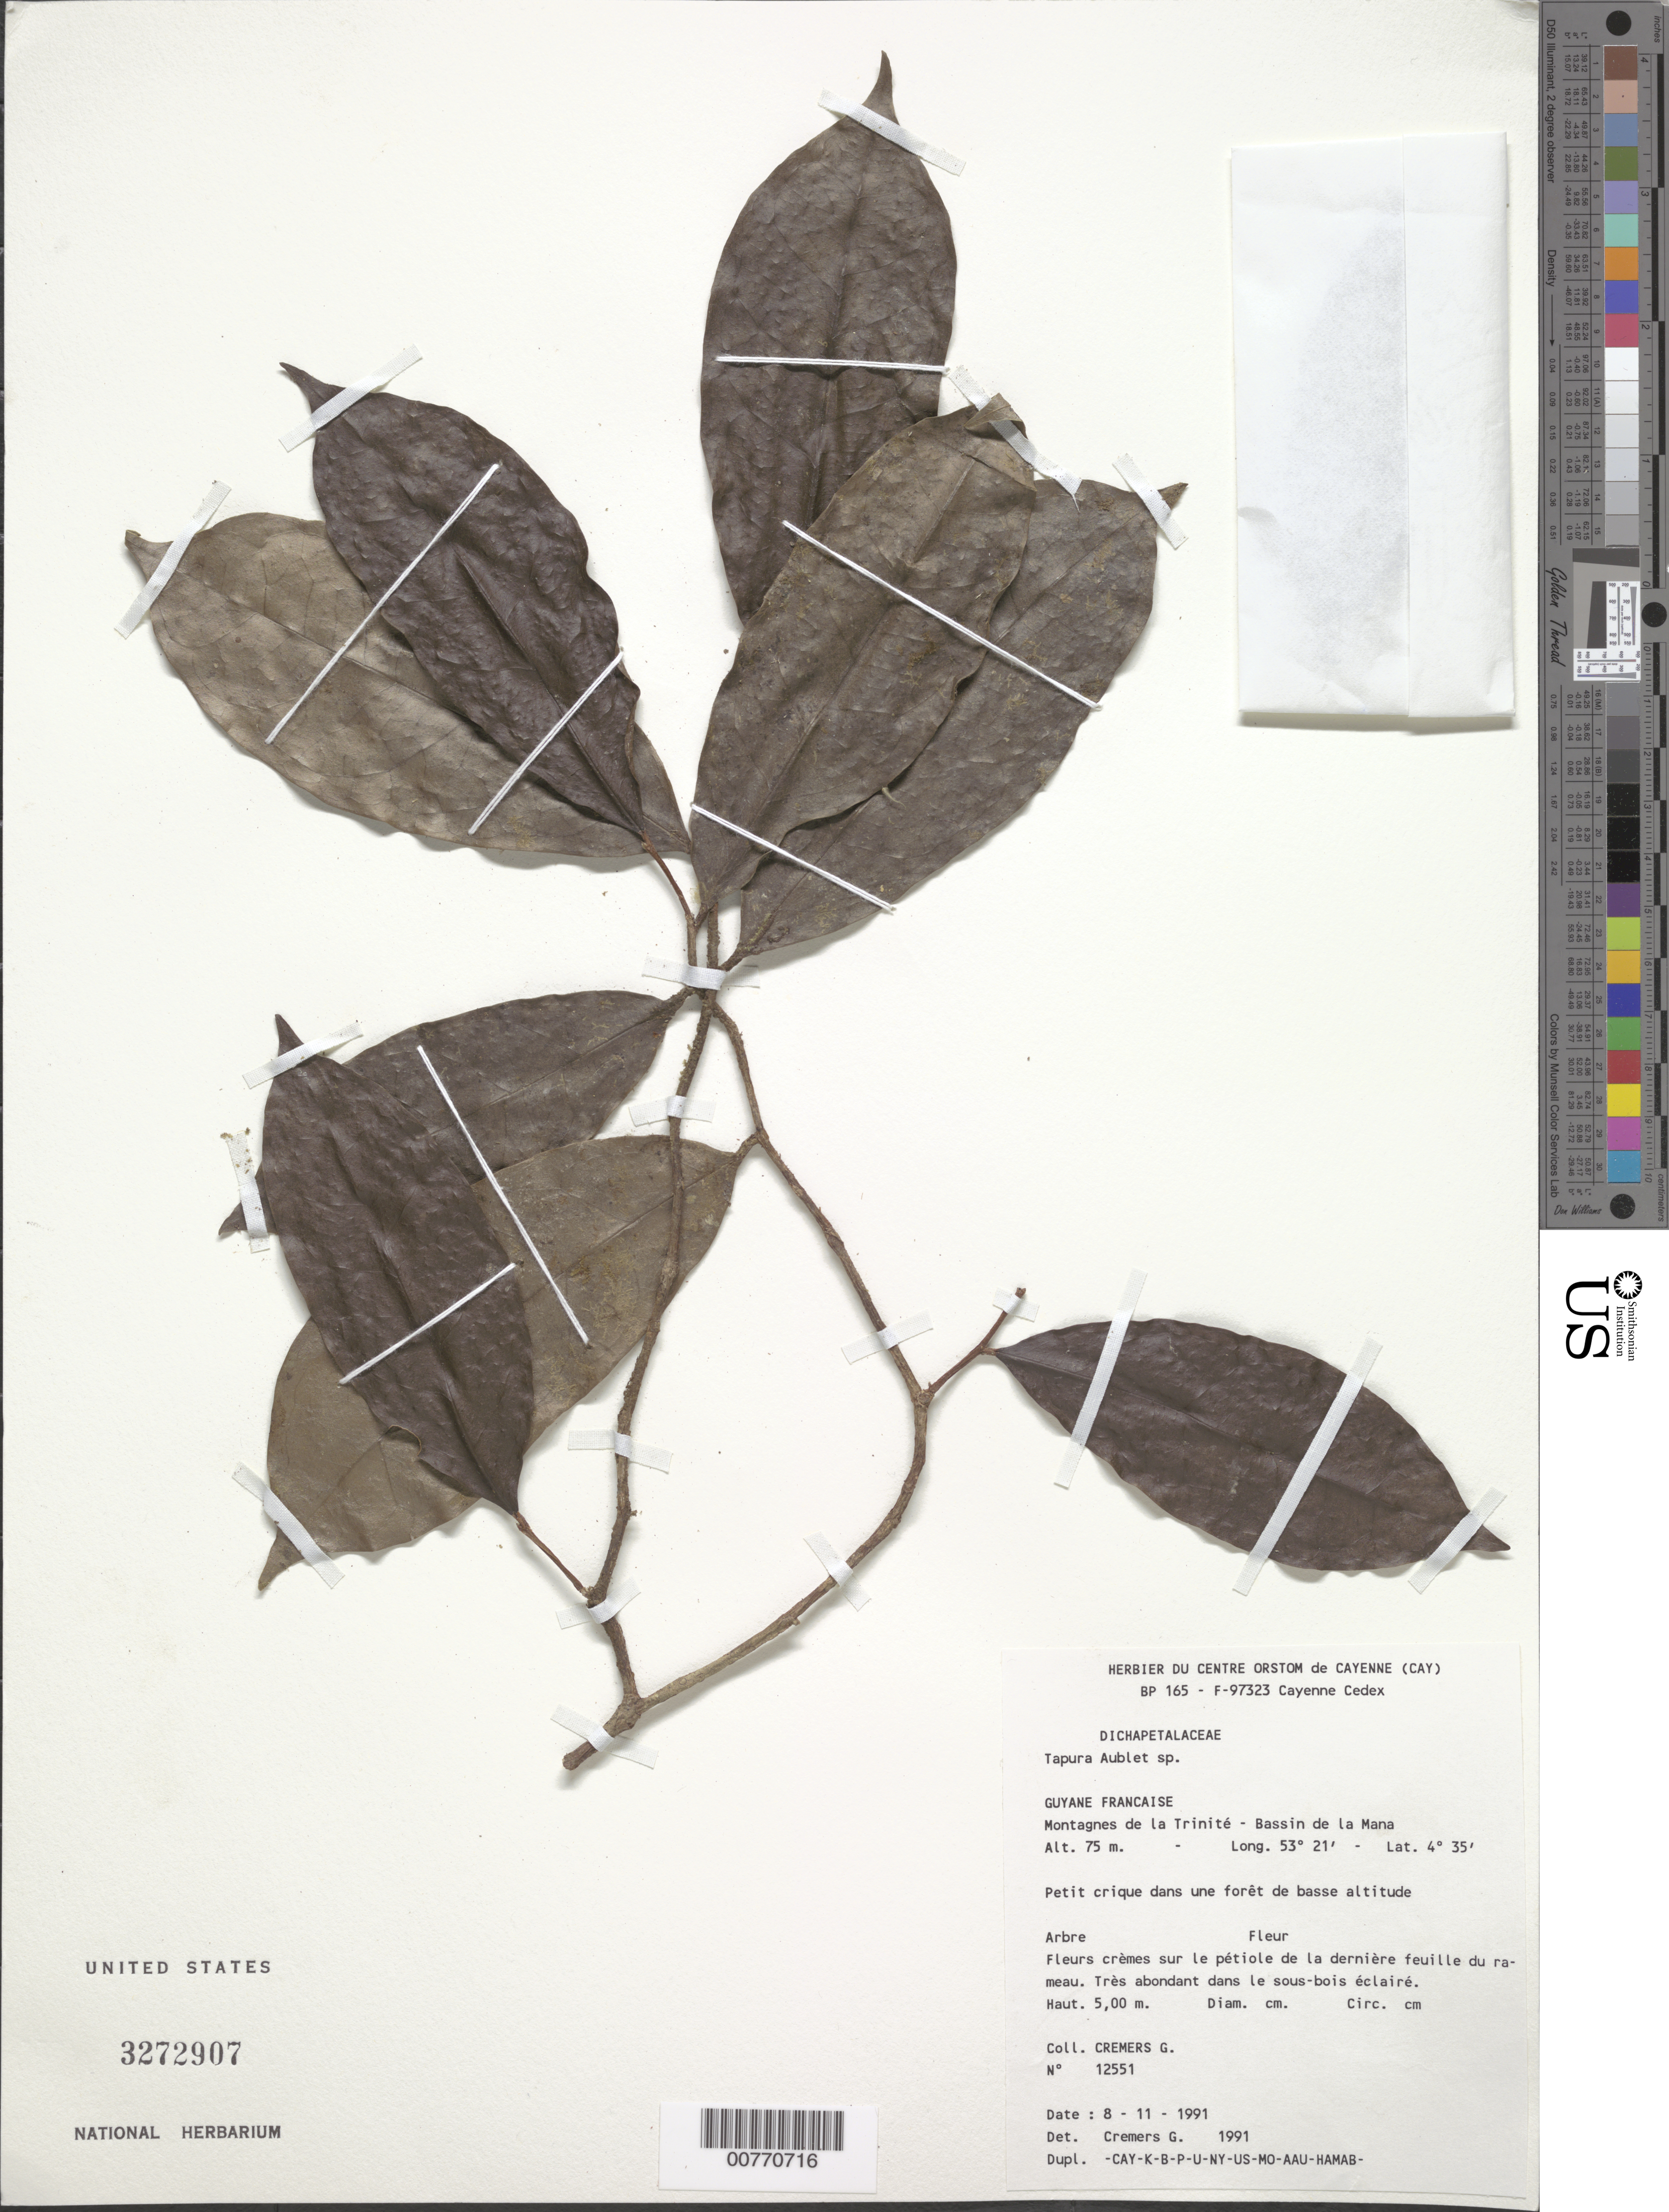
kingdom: Plantae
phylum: Tracheophyta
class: Magnoliopsida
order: Malpighiales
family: Dichapetalaceae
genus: Tapura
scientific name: Tapura sp.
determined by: Cremers, Georges A.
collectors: G. Cremers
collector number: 12551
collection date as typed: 8-Nov-91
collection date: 1991-11-08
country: French Guiana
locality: Montagnes de la Trinité, Bassin de la Mana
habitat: Petit crique dans une forêt de basse altitude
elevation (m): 75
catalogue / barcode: US 3272907